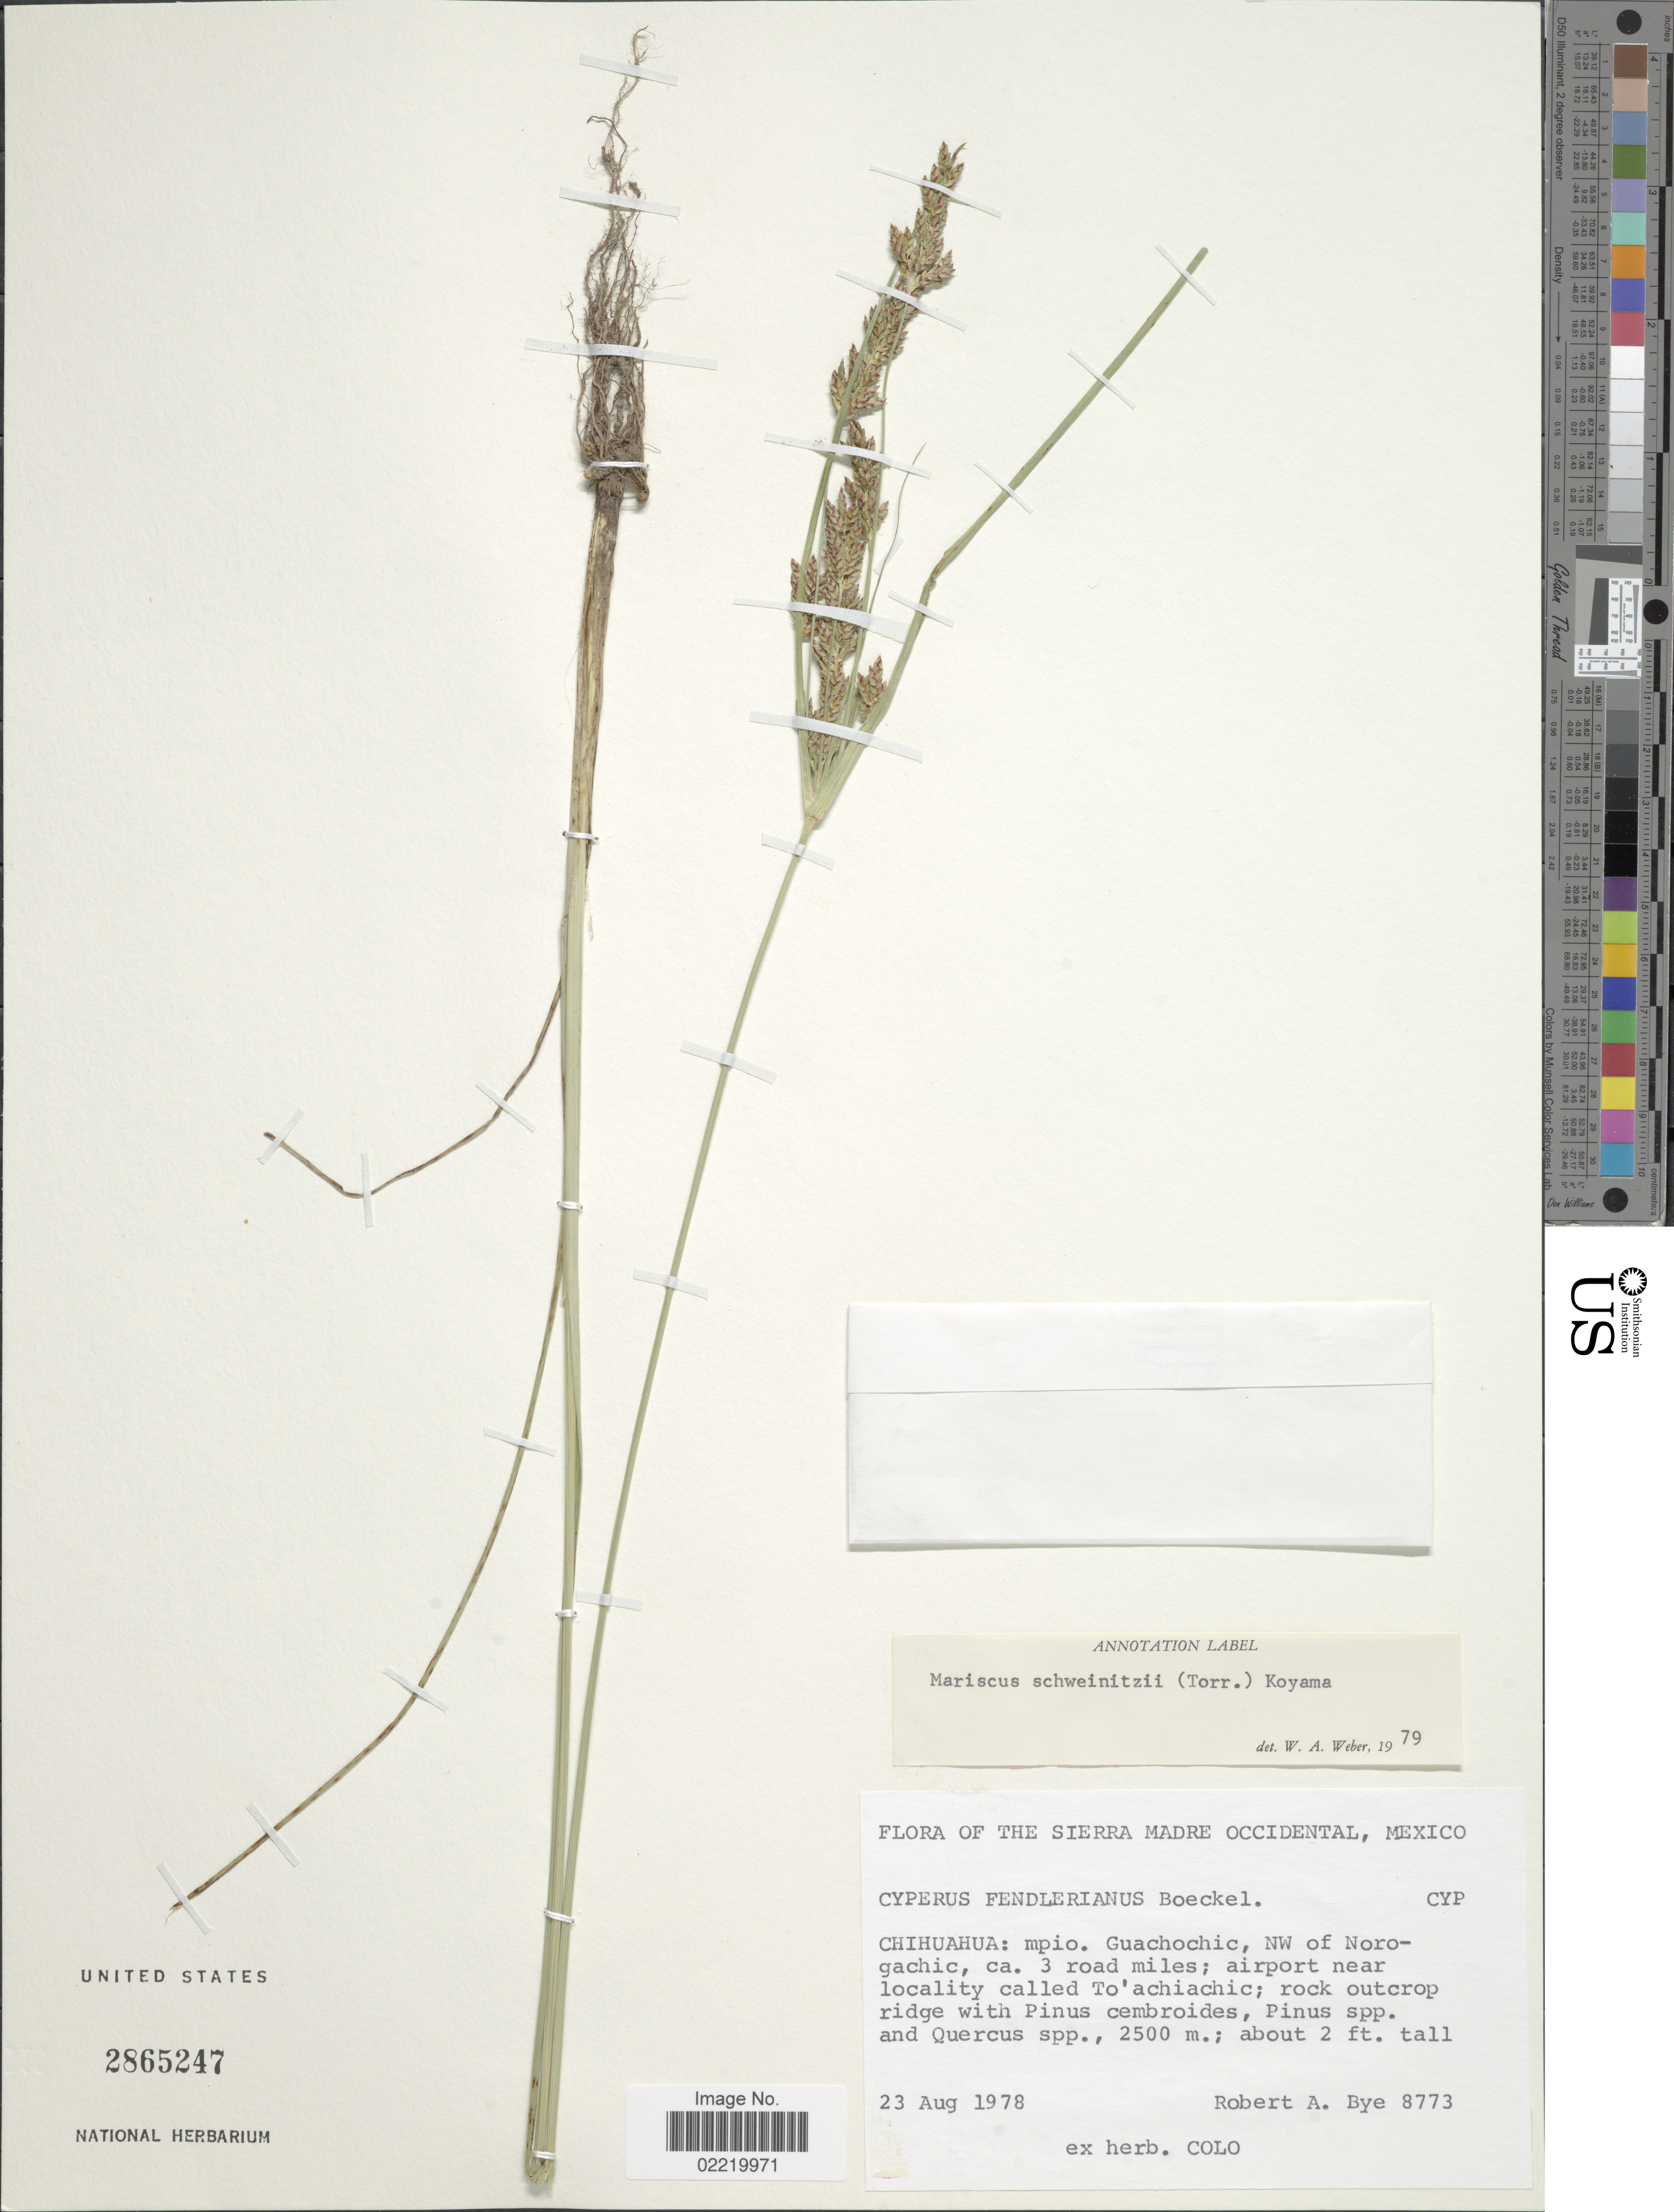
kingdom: Plantae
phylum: Tracheophyta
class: Liliopsida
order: Poales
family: Cyperaceae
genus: Cyperus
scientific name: Cyperus schweinitzii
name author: Torr.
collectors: R. A. Bye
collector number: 8773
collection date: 1978-08-23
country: Mexico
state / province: Chihuahua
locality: Sierra Madre Occidental, mpio. Guachochic, NW of Norogachic, ca. 3 road miles; airport near locality called To'achiachic; rock outcrop ridge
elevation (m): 2500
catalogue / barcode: US 2865247